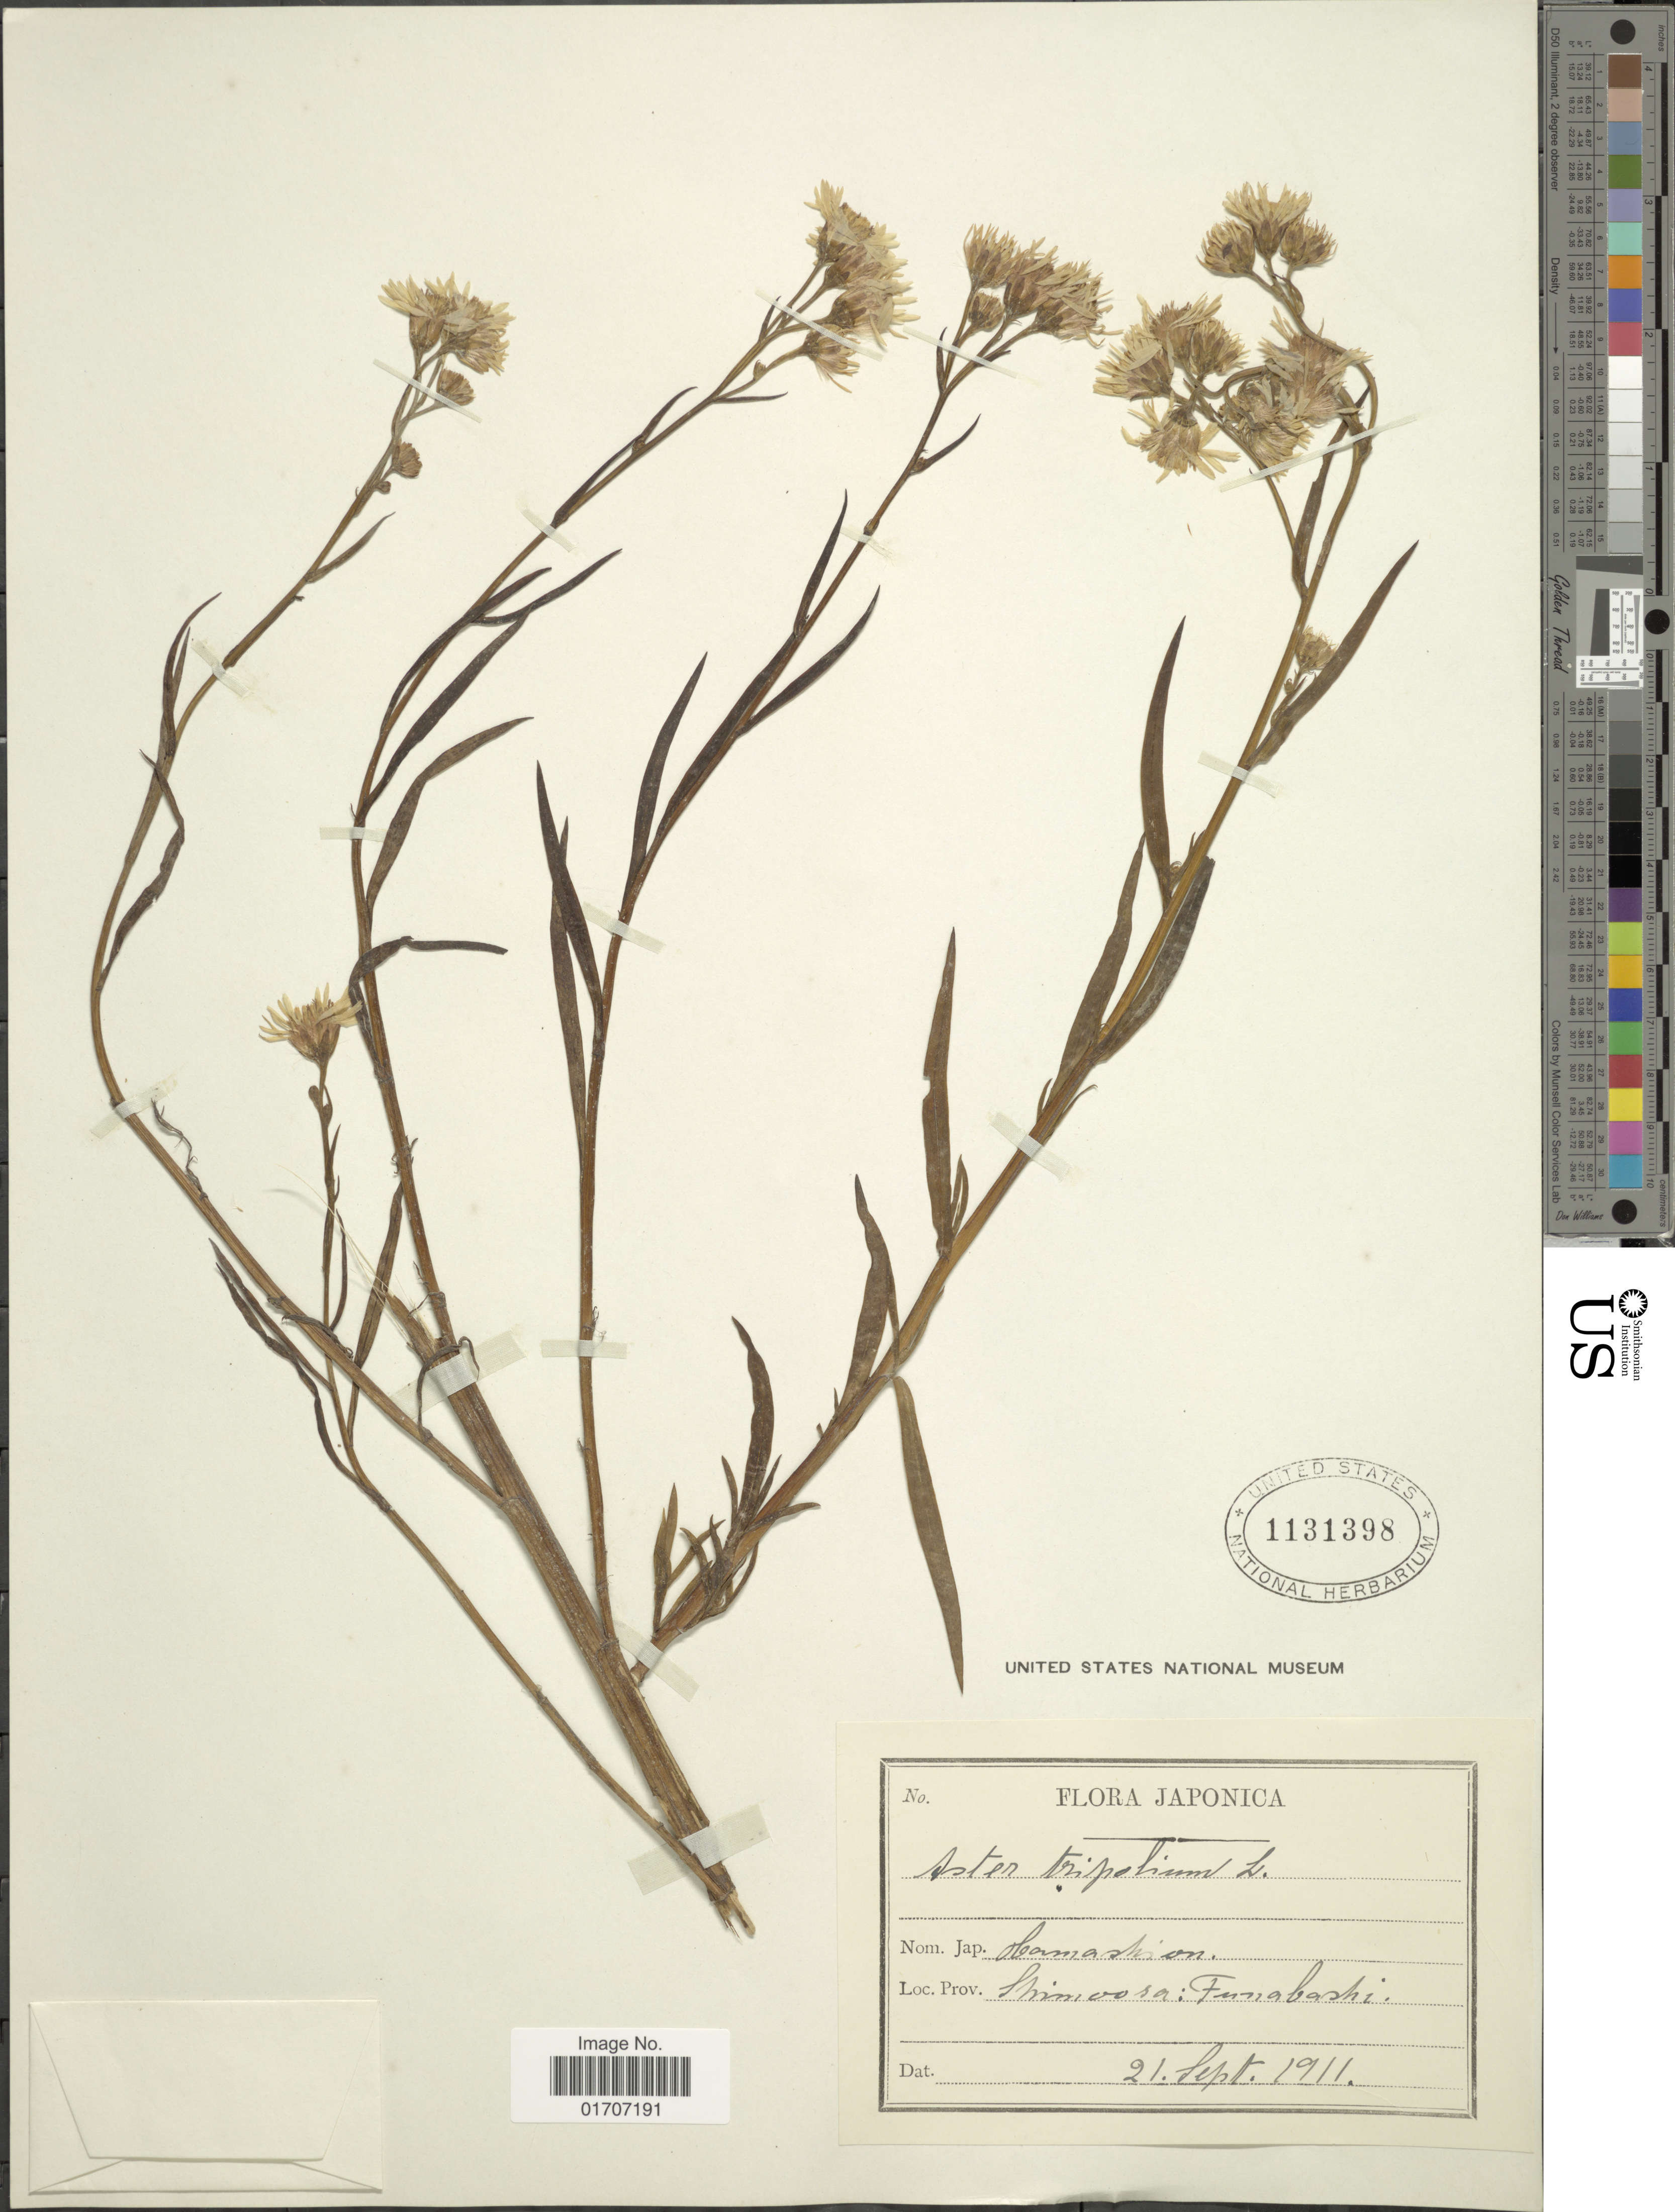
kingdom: Plantae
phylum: Tracheophyta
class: Magnoliopsida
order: Asterales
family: Asteraceae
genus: Tripolium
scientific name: Tripolium pannonicum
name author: (Jacq.) Dobrocz.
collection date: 1911-09-21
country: Japan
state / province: Tiba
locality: Shimoosa: Funabashi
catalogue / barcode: US 1131398